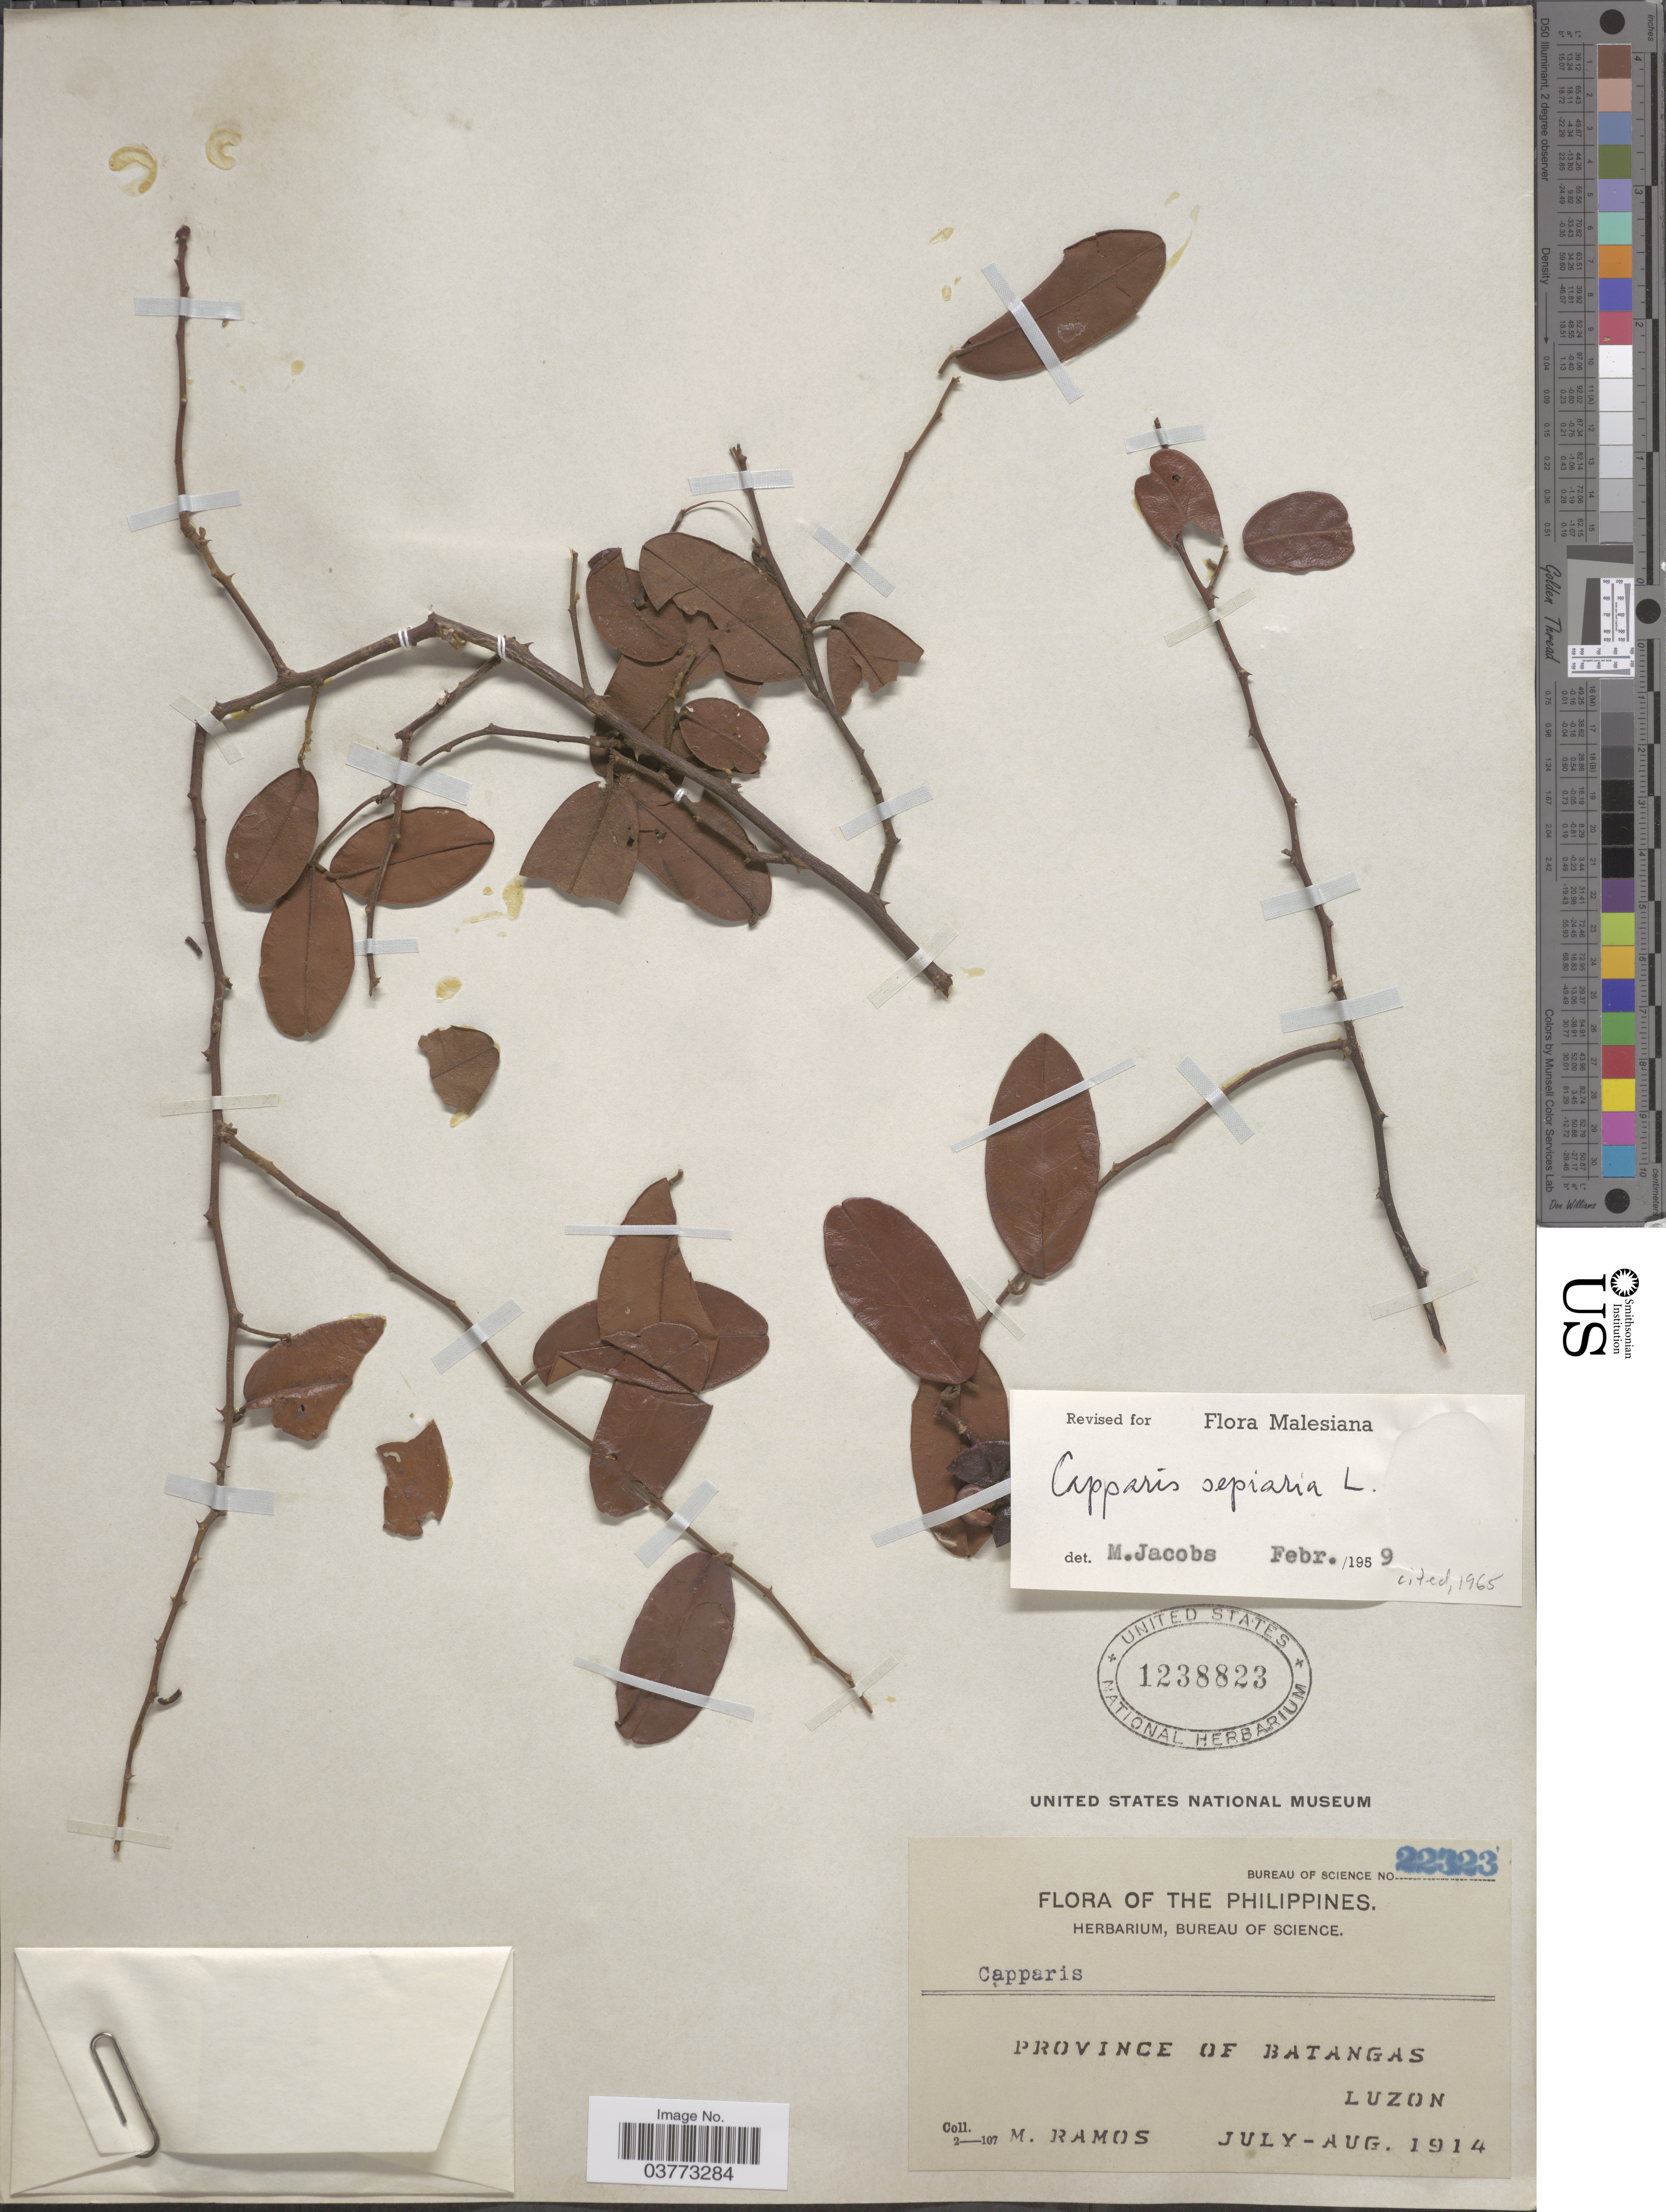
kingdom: Plantae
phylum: Tracheophyta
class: Magnoliopsida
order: Brassicales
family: Capparaceae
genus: Capparis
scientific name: Capparis sepiaria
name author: L.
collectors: M. Ramos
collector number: Bureau of Science 22323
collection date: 1914-07/1914-08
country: Philippines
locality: The Philippines. Province of Batangas. Luzon.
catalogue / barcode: US 1238823